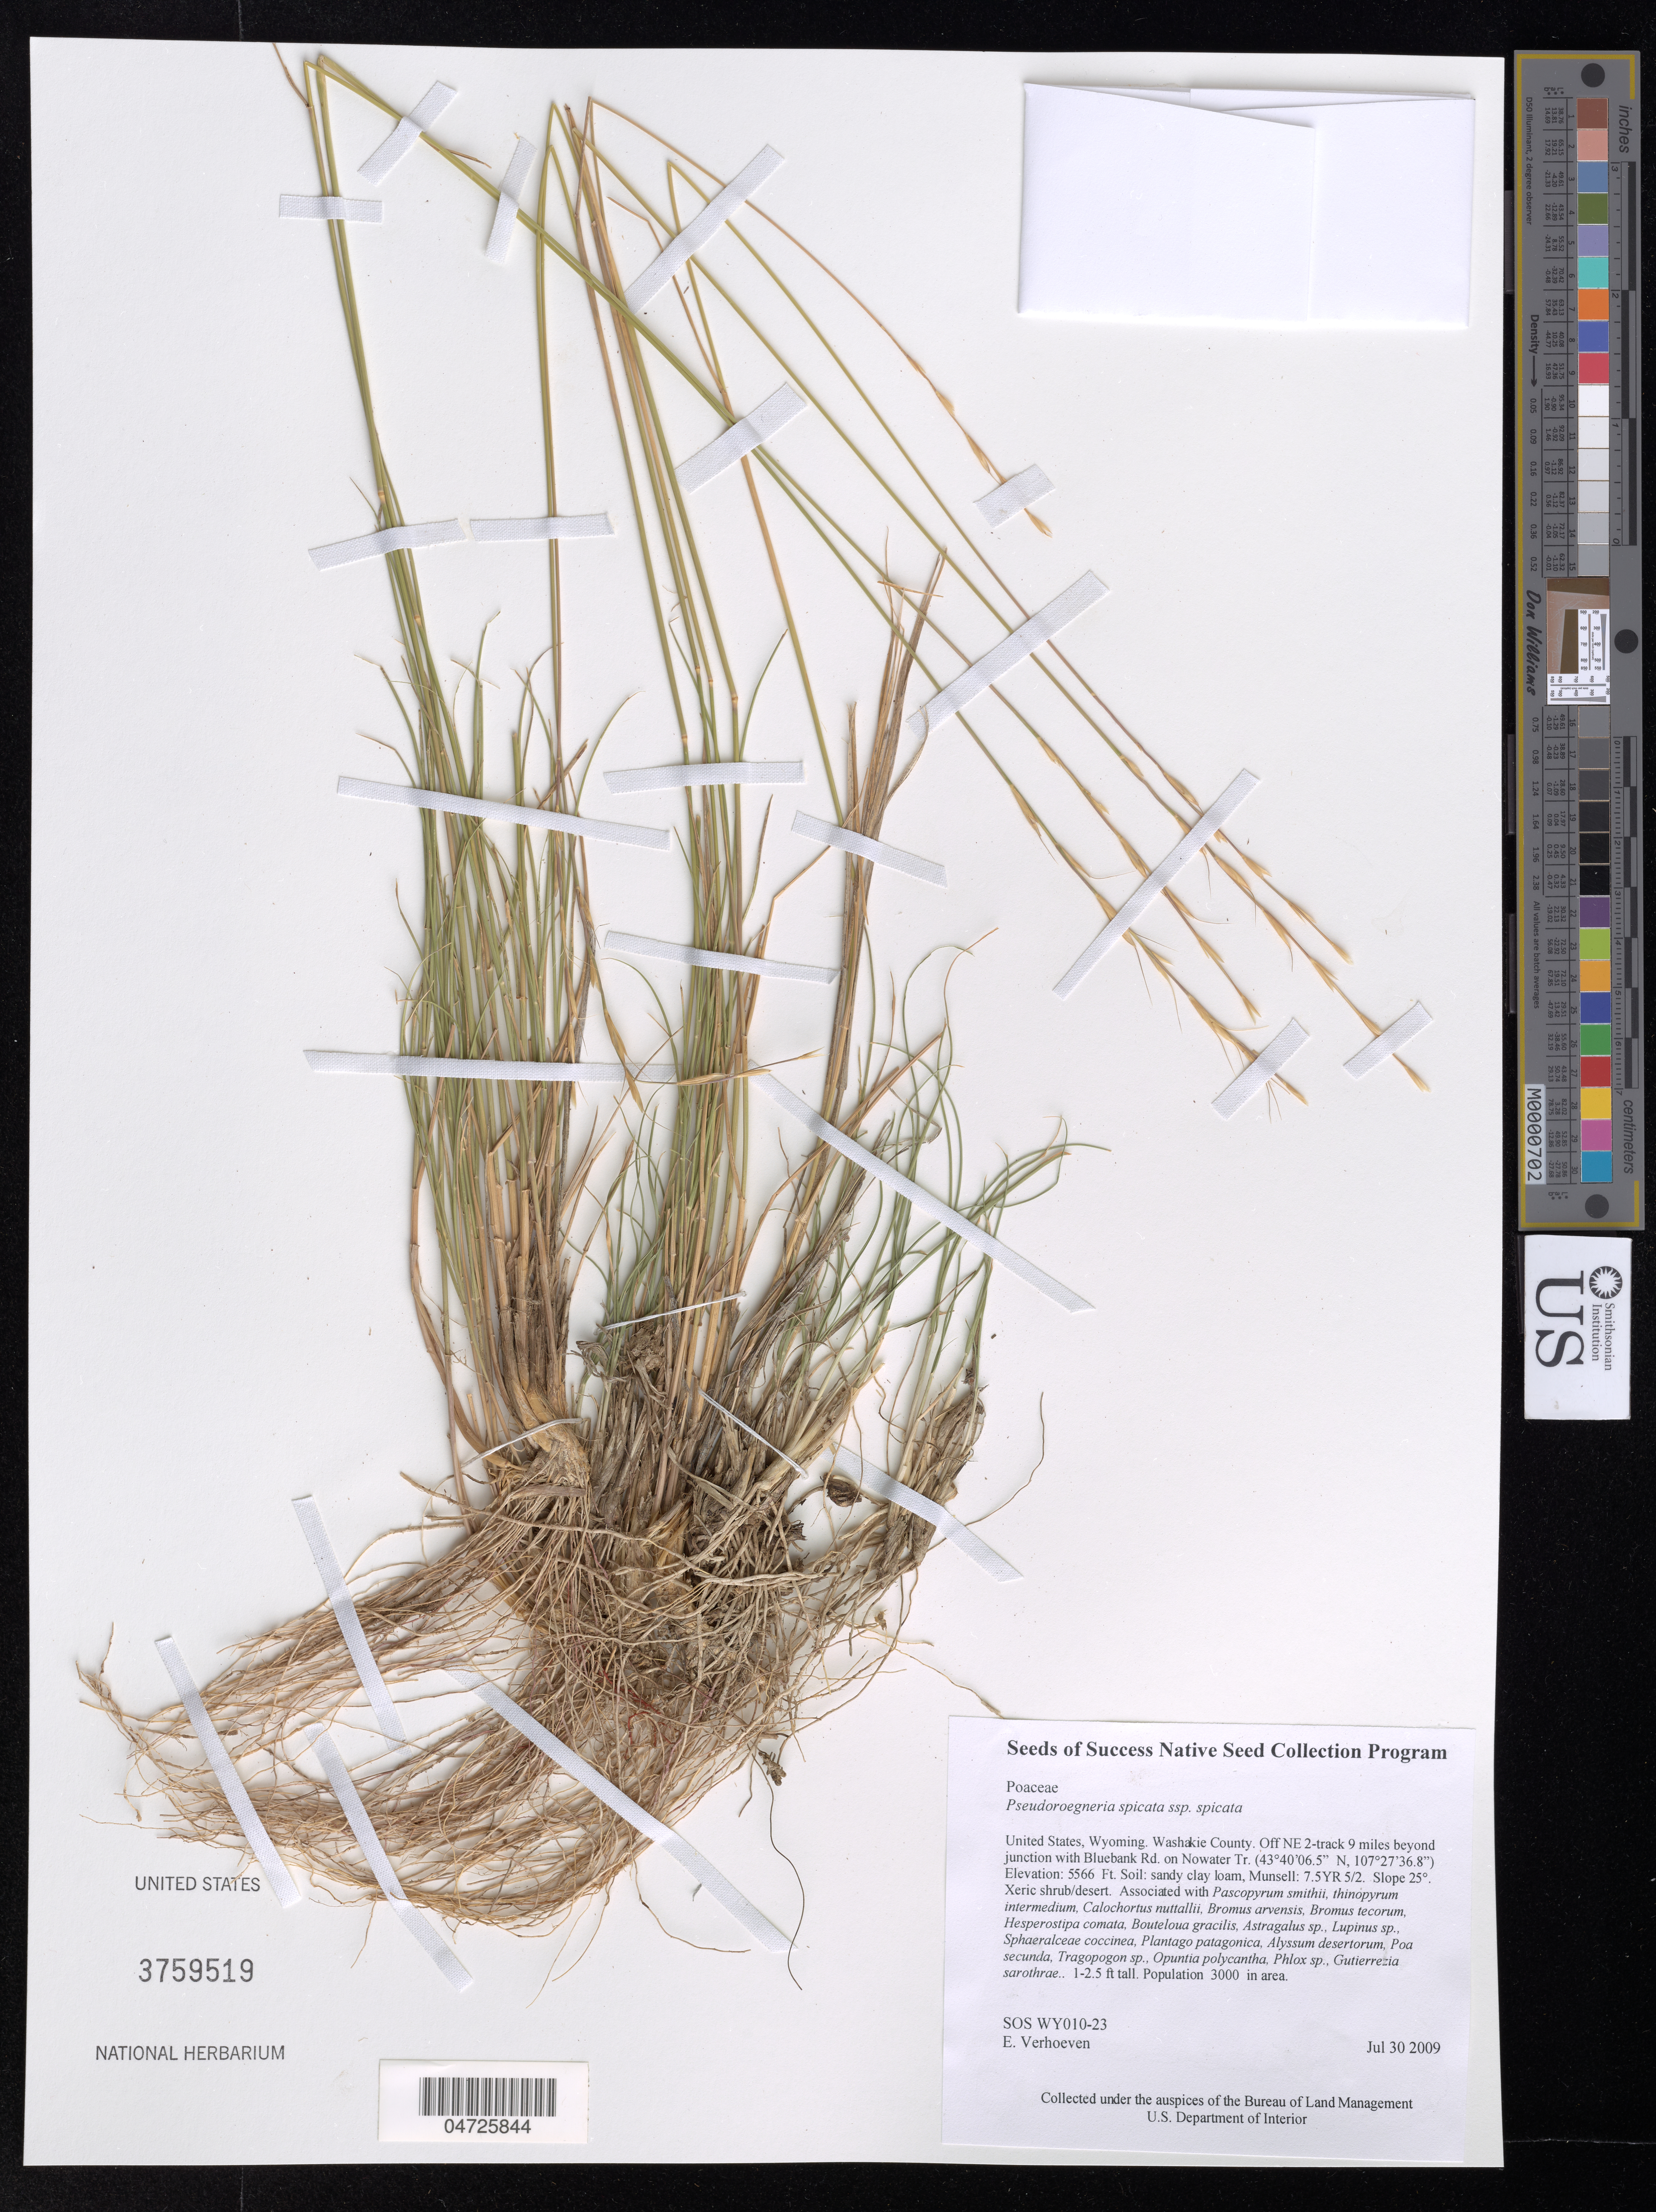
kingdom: Plantae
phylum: Tracheophyta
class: Liliopsida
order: Poales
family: Poaceae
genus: Pseudoroegneria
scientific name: Pseudoroegneria spicata subsp. spicata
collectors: E. Verhoeven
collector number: SOS WY010-23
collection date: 2009-07-30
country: United States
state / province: Wyoming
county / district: Washakie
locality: Washakie County. Off NE 2-track 9 miles beyond junction with Bluebank Rd. on Nowater Tr. Munsell: 7.5YR 5/2.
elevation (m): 1697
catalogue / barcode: US 3759519